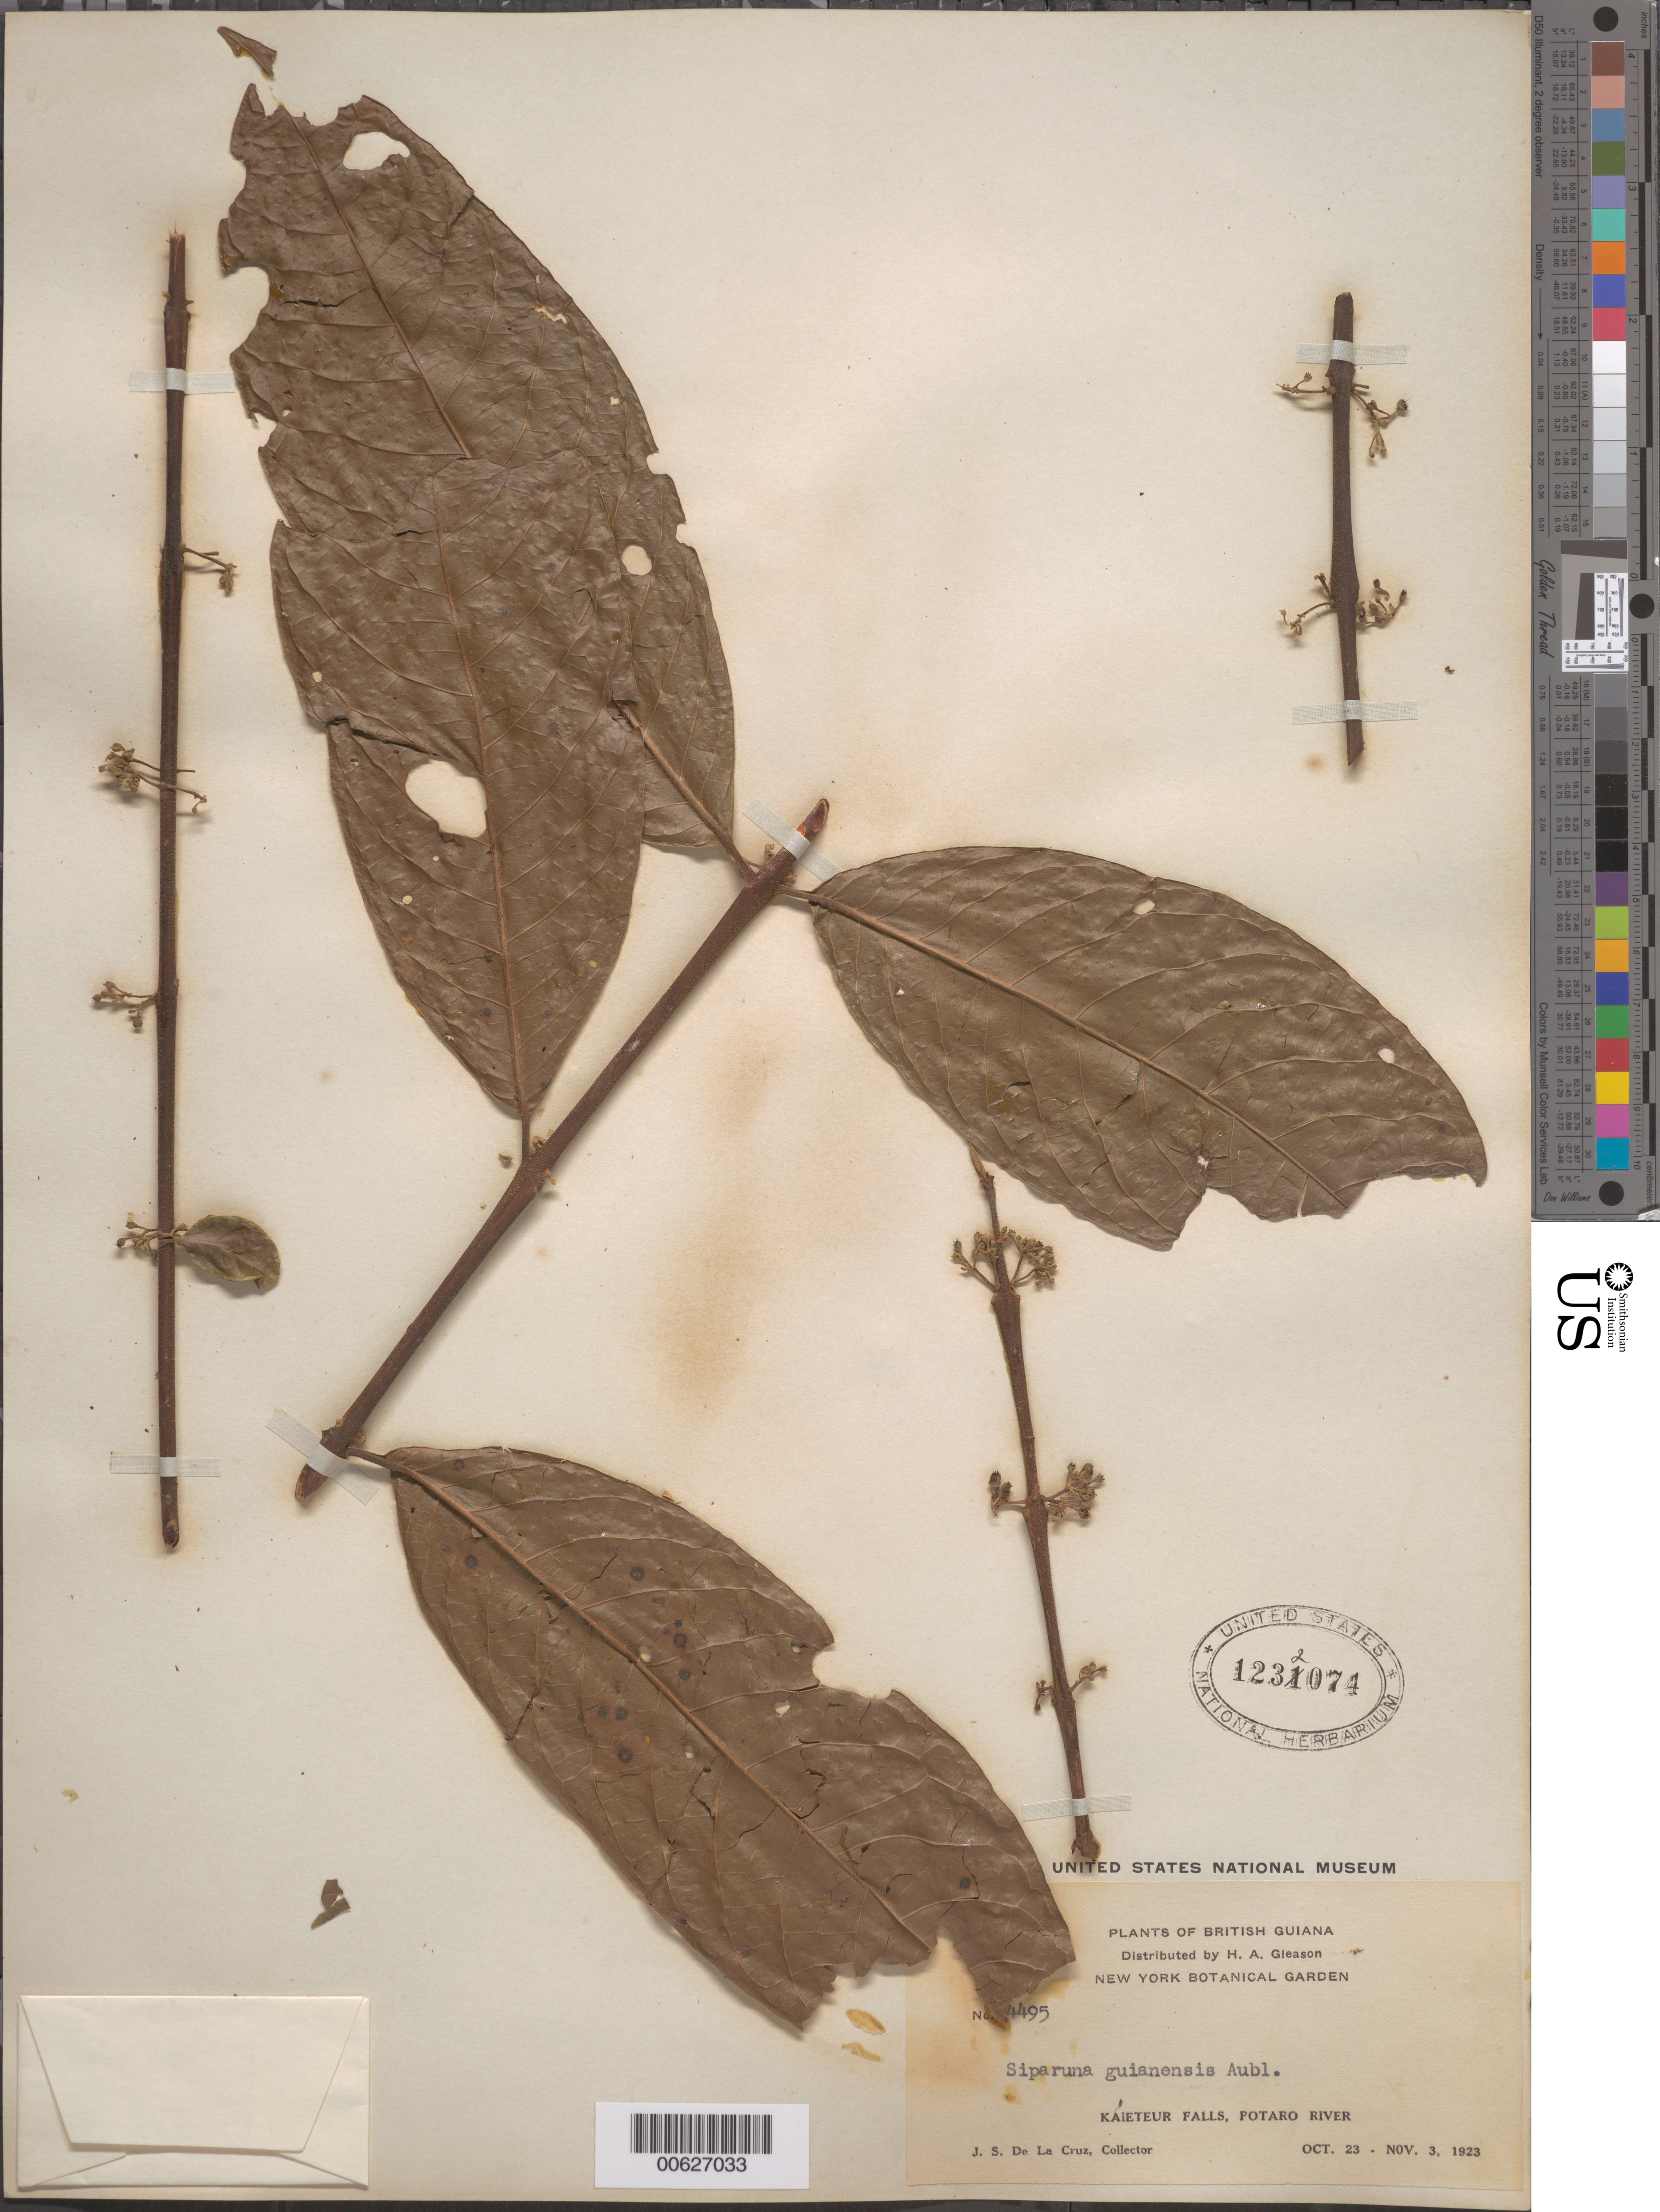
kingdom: Plantae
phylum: Tracheophyta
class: Magnoliopsida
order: Laurales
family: Siparunaceae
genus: Siparuna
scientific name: Siparuna guianensis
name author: Aubl.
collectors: J. S. de la Cruz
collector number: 4495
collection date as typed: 23-Oct-23 to 3-Nov-23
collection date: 1923-10-23/1923-11-03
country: Guyana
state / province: Potaro-Siparuni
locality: Kaieteur Falls, Potaro R.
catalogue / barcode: US 1232074